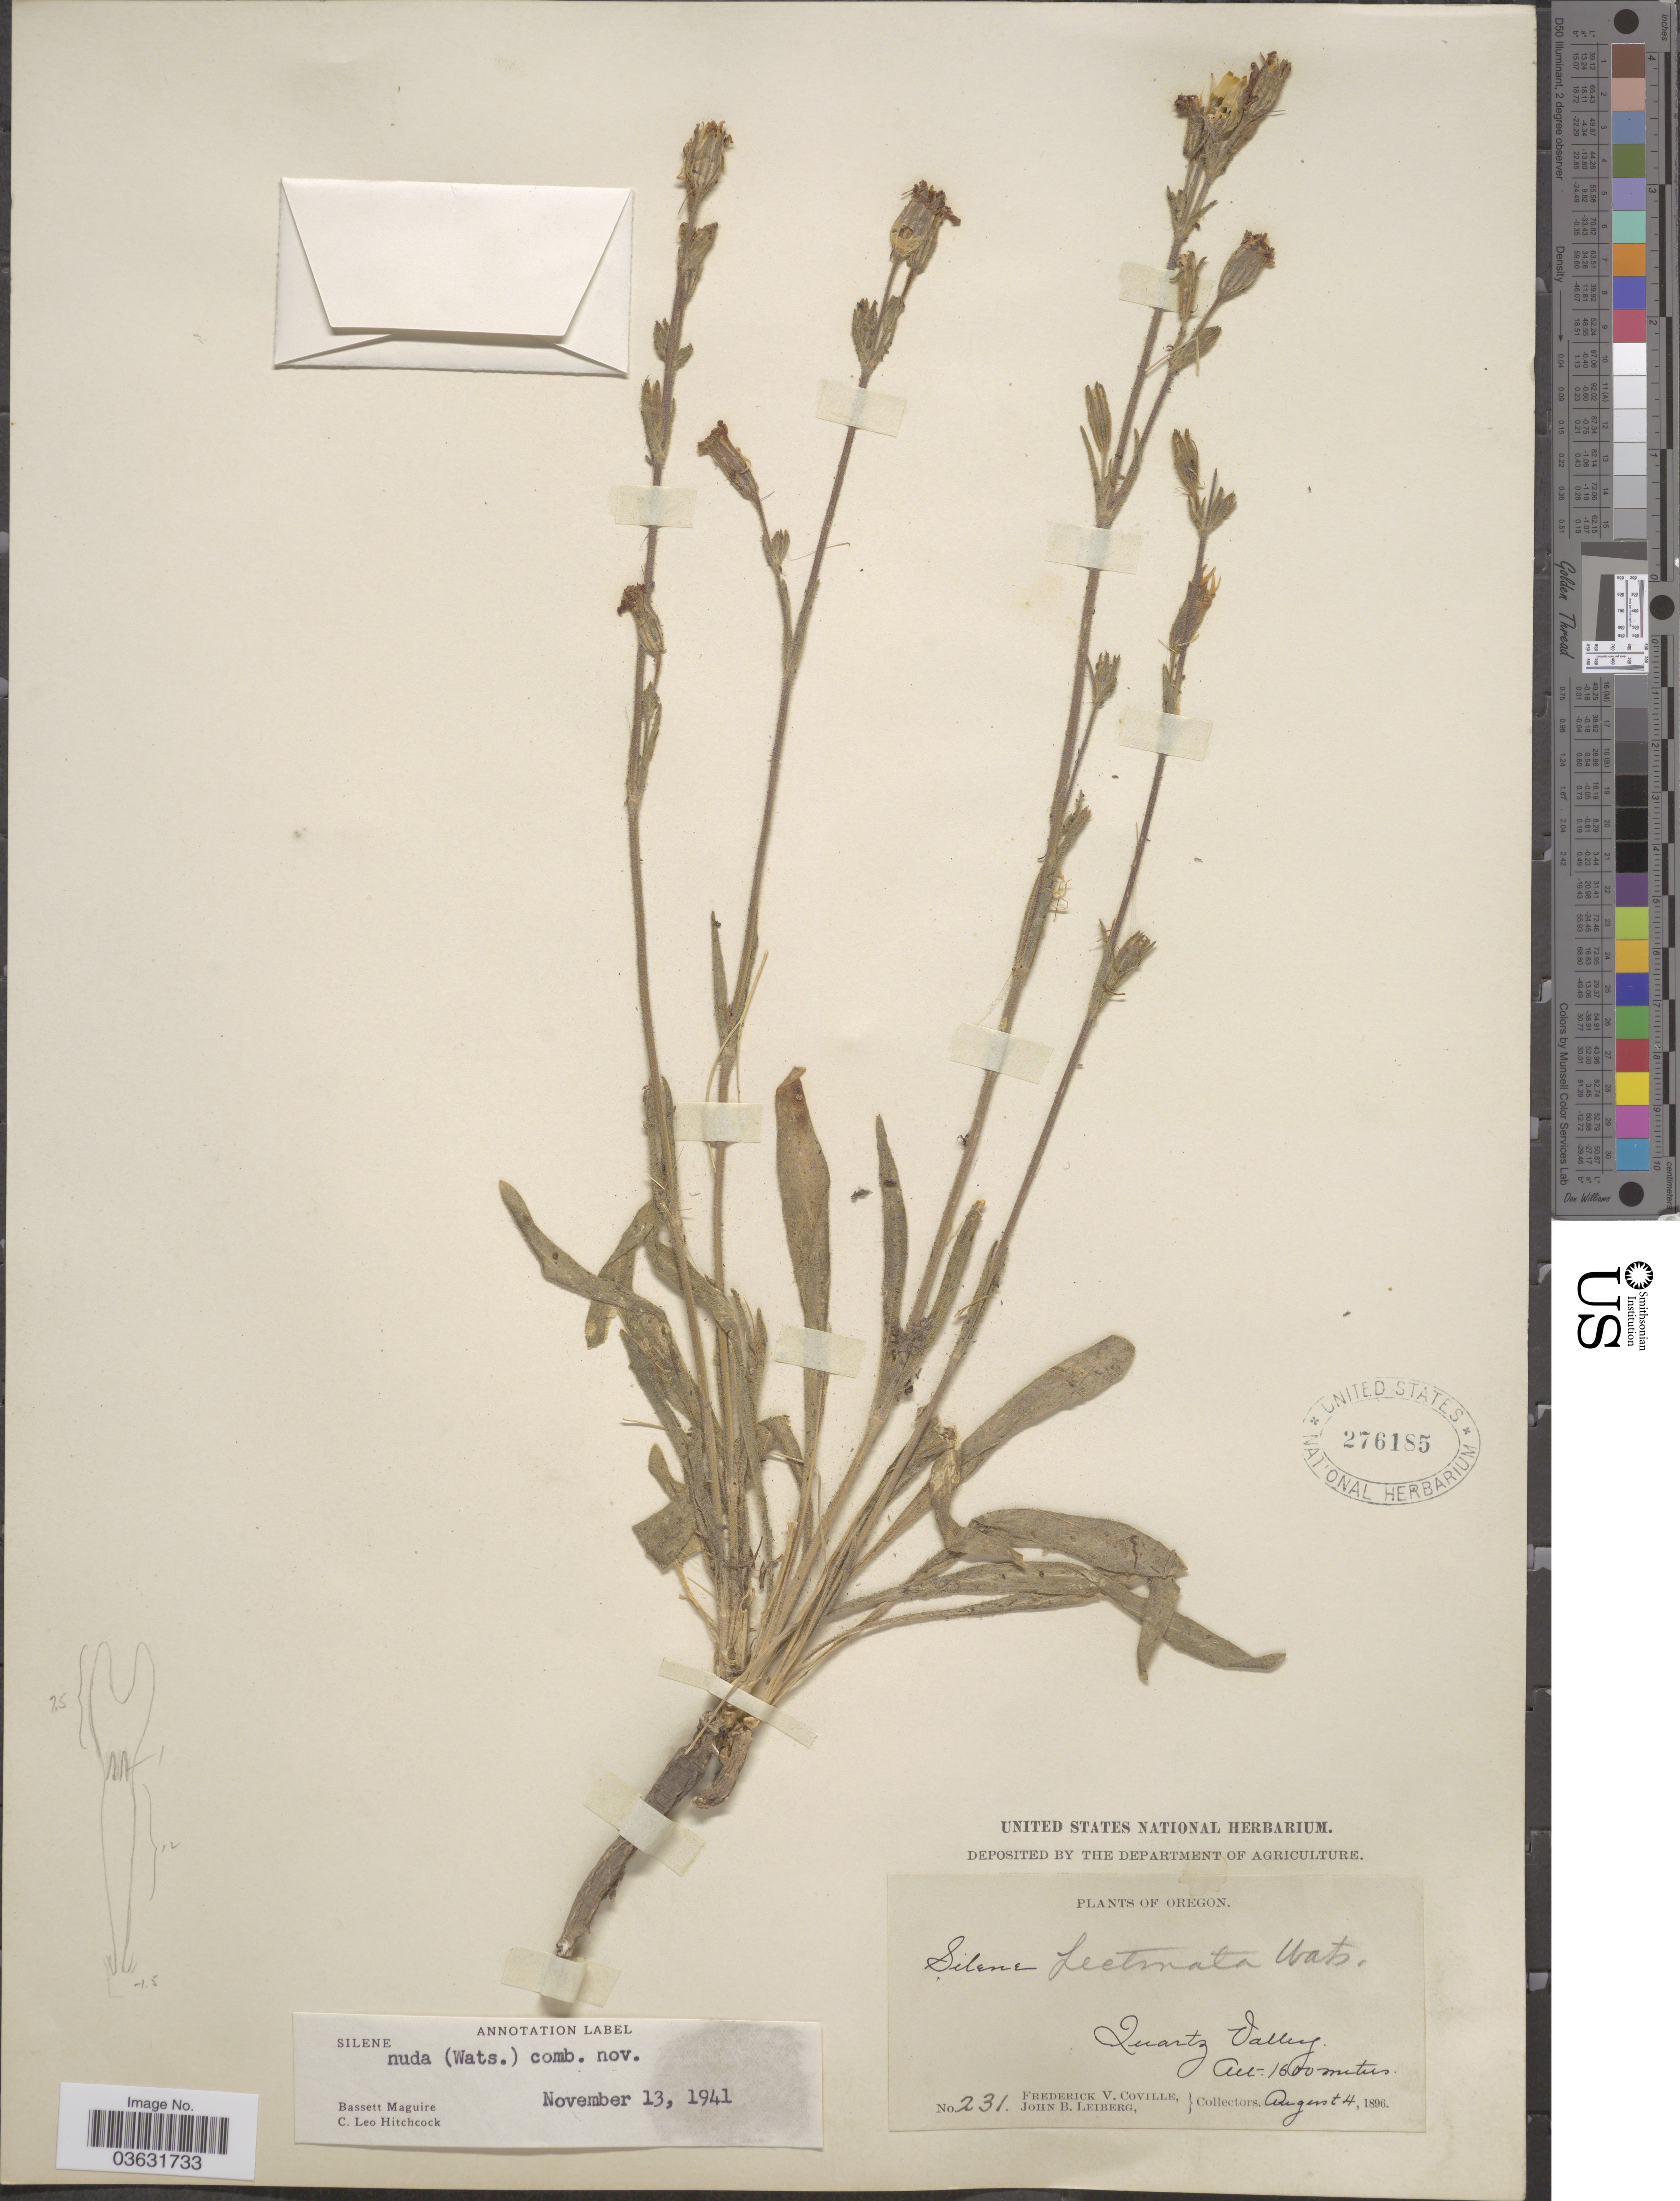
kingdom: Plantae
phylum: Tracheophyta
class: Magnoliopsida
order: Caryophyllales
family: Caryophyllaceae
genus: Silene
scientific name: Silene nuda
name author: (S. Watson) C.L. Hitchc. & Maguire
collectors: F. V. Coville & J. B. Leiberg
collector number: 231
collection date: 1896-08-04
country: United States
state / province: Oregon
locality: Quartz Valley.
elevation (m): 1600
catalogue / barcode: US 276185